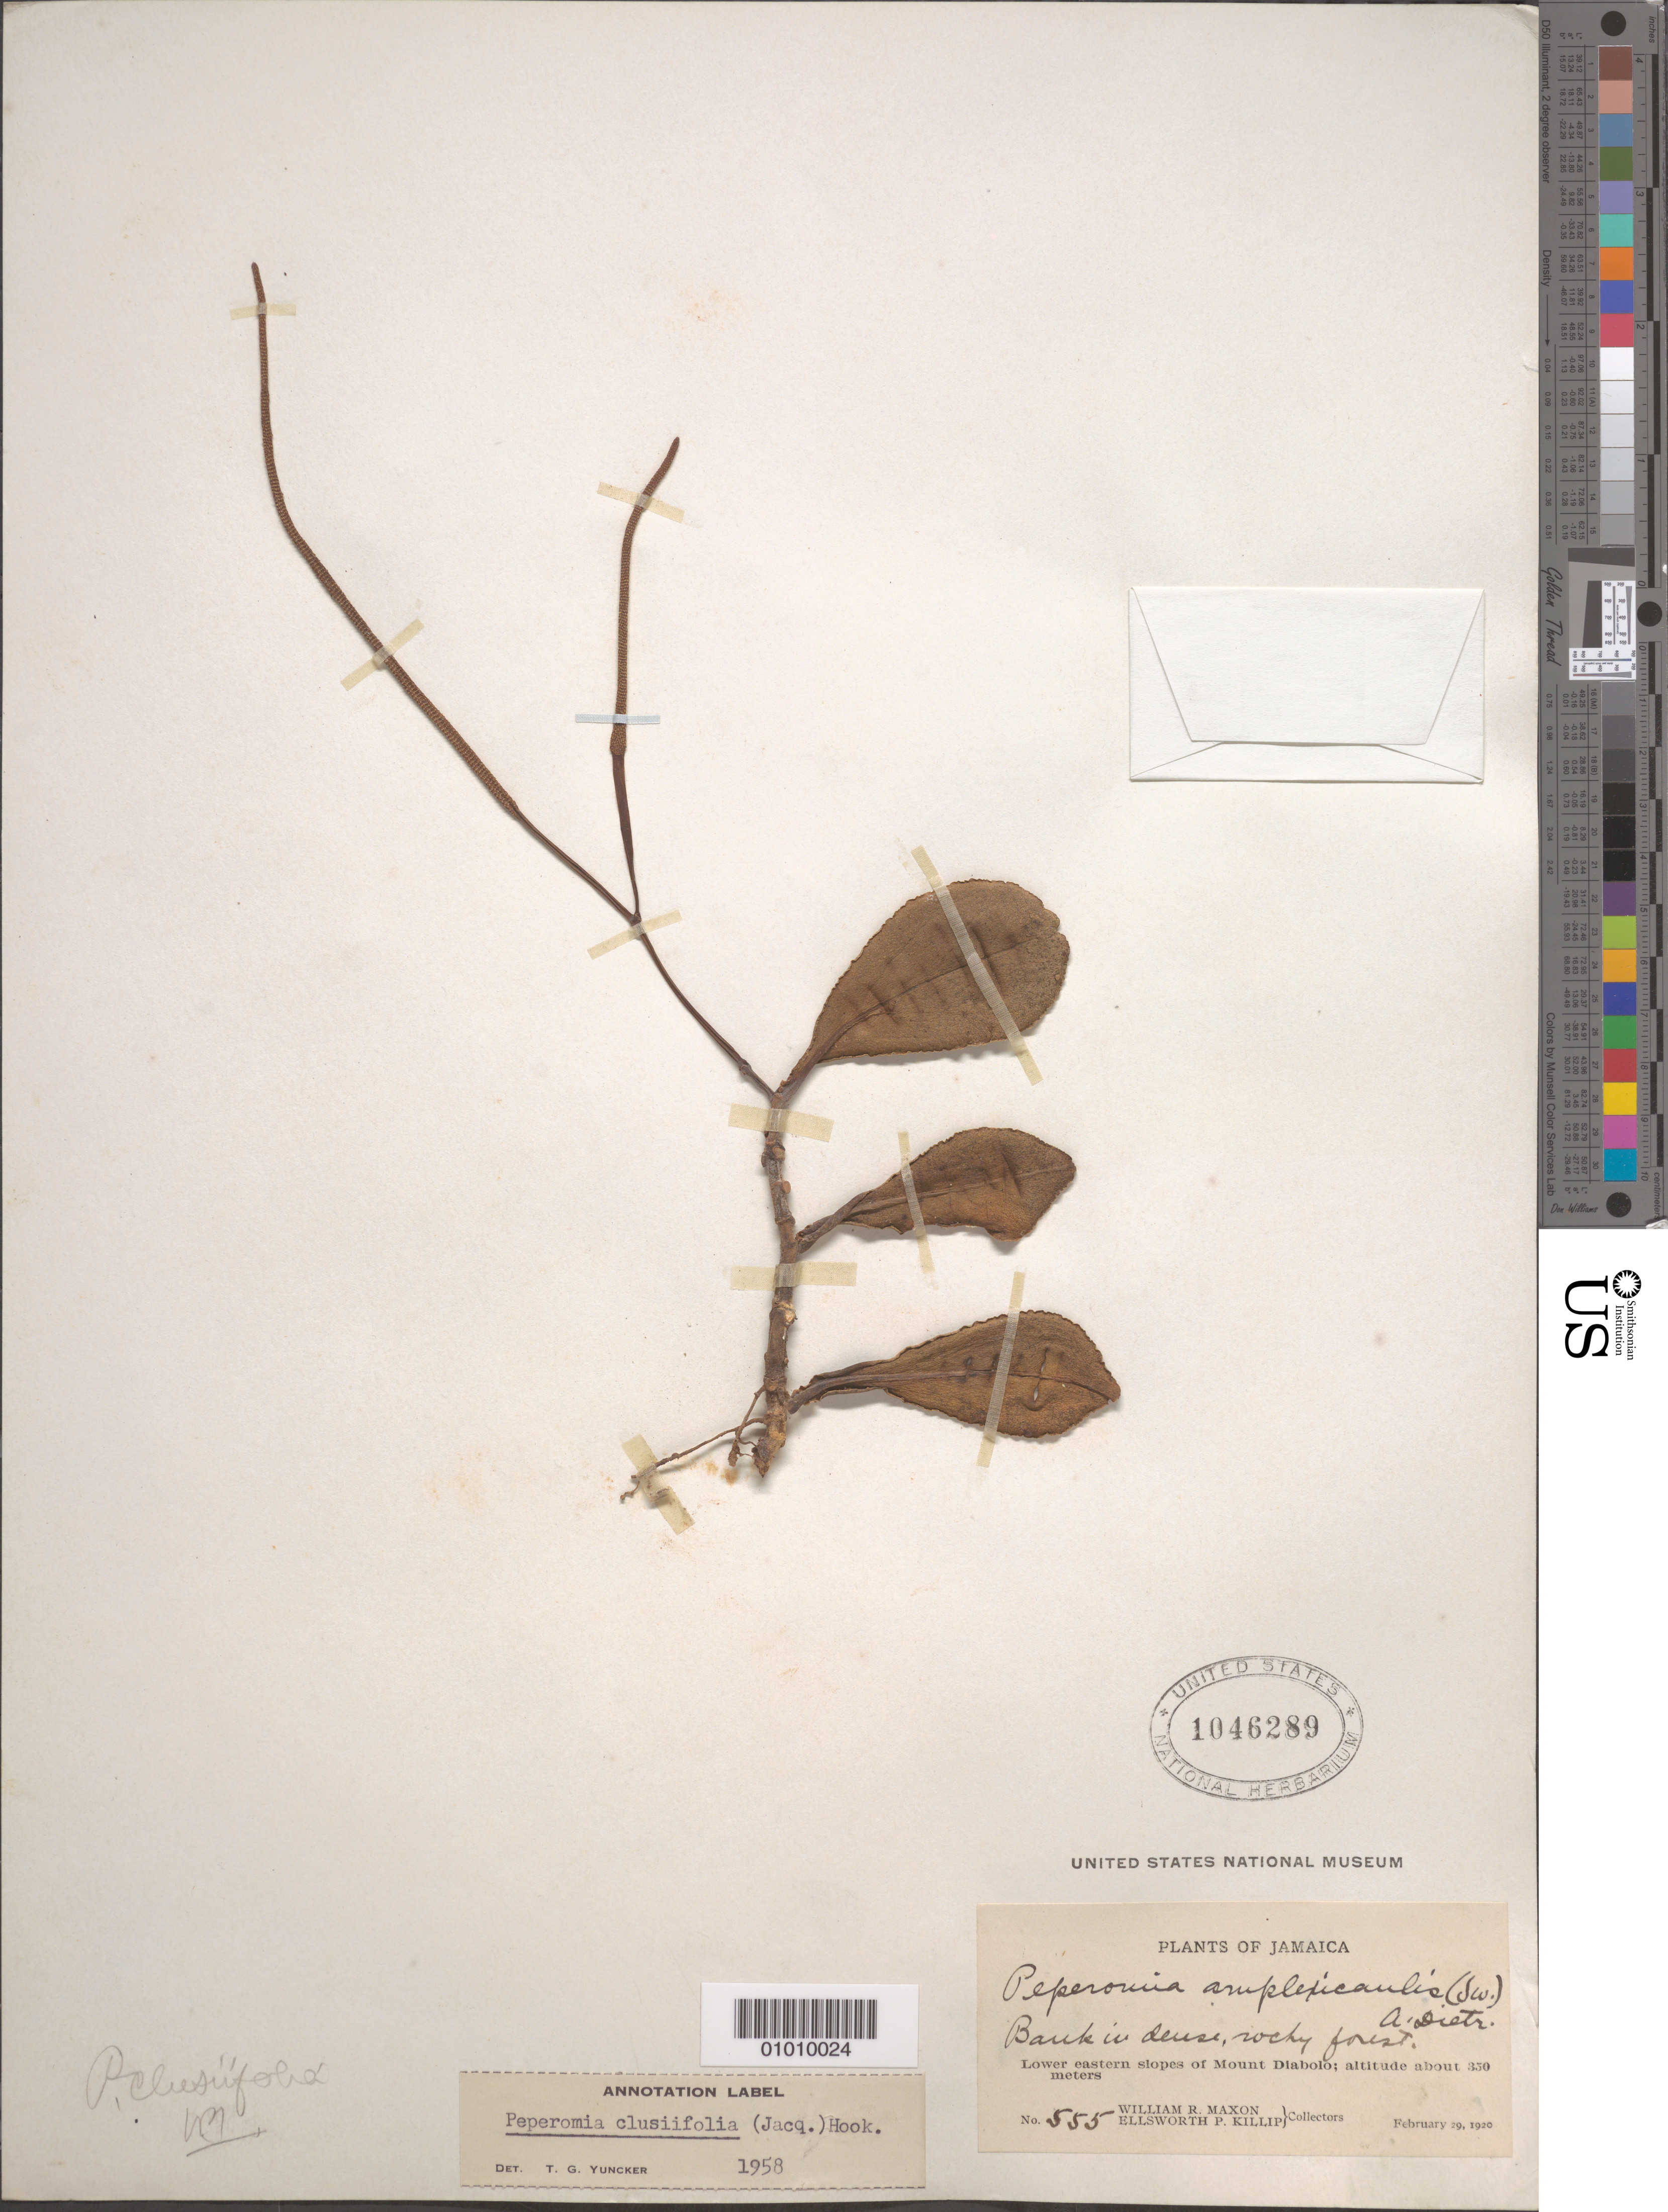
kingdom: Plantae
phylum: Tracheophyta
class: Magnoliopsida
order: Piperales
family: Piperaceae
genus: Peperomia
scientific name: Peperomia clusiifolia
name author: (Jacq.) Hook.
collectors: W. R. Maxon & E. P. Killip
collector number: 555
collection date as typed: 29 Feb 1920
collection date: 1920-02-29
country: Jamaica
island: Jamaica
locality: Bank in dense rocky forest. Lower eastern slopes of Mt Diabolo.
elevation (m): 350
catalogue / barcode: US 1046289